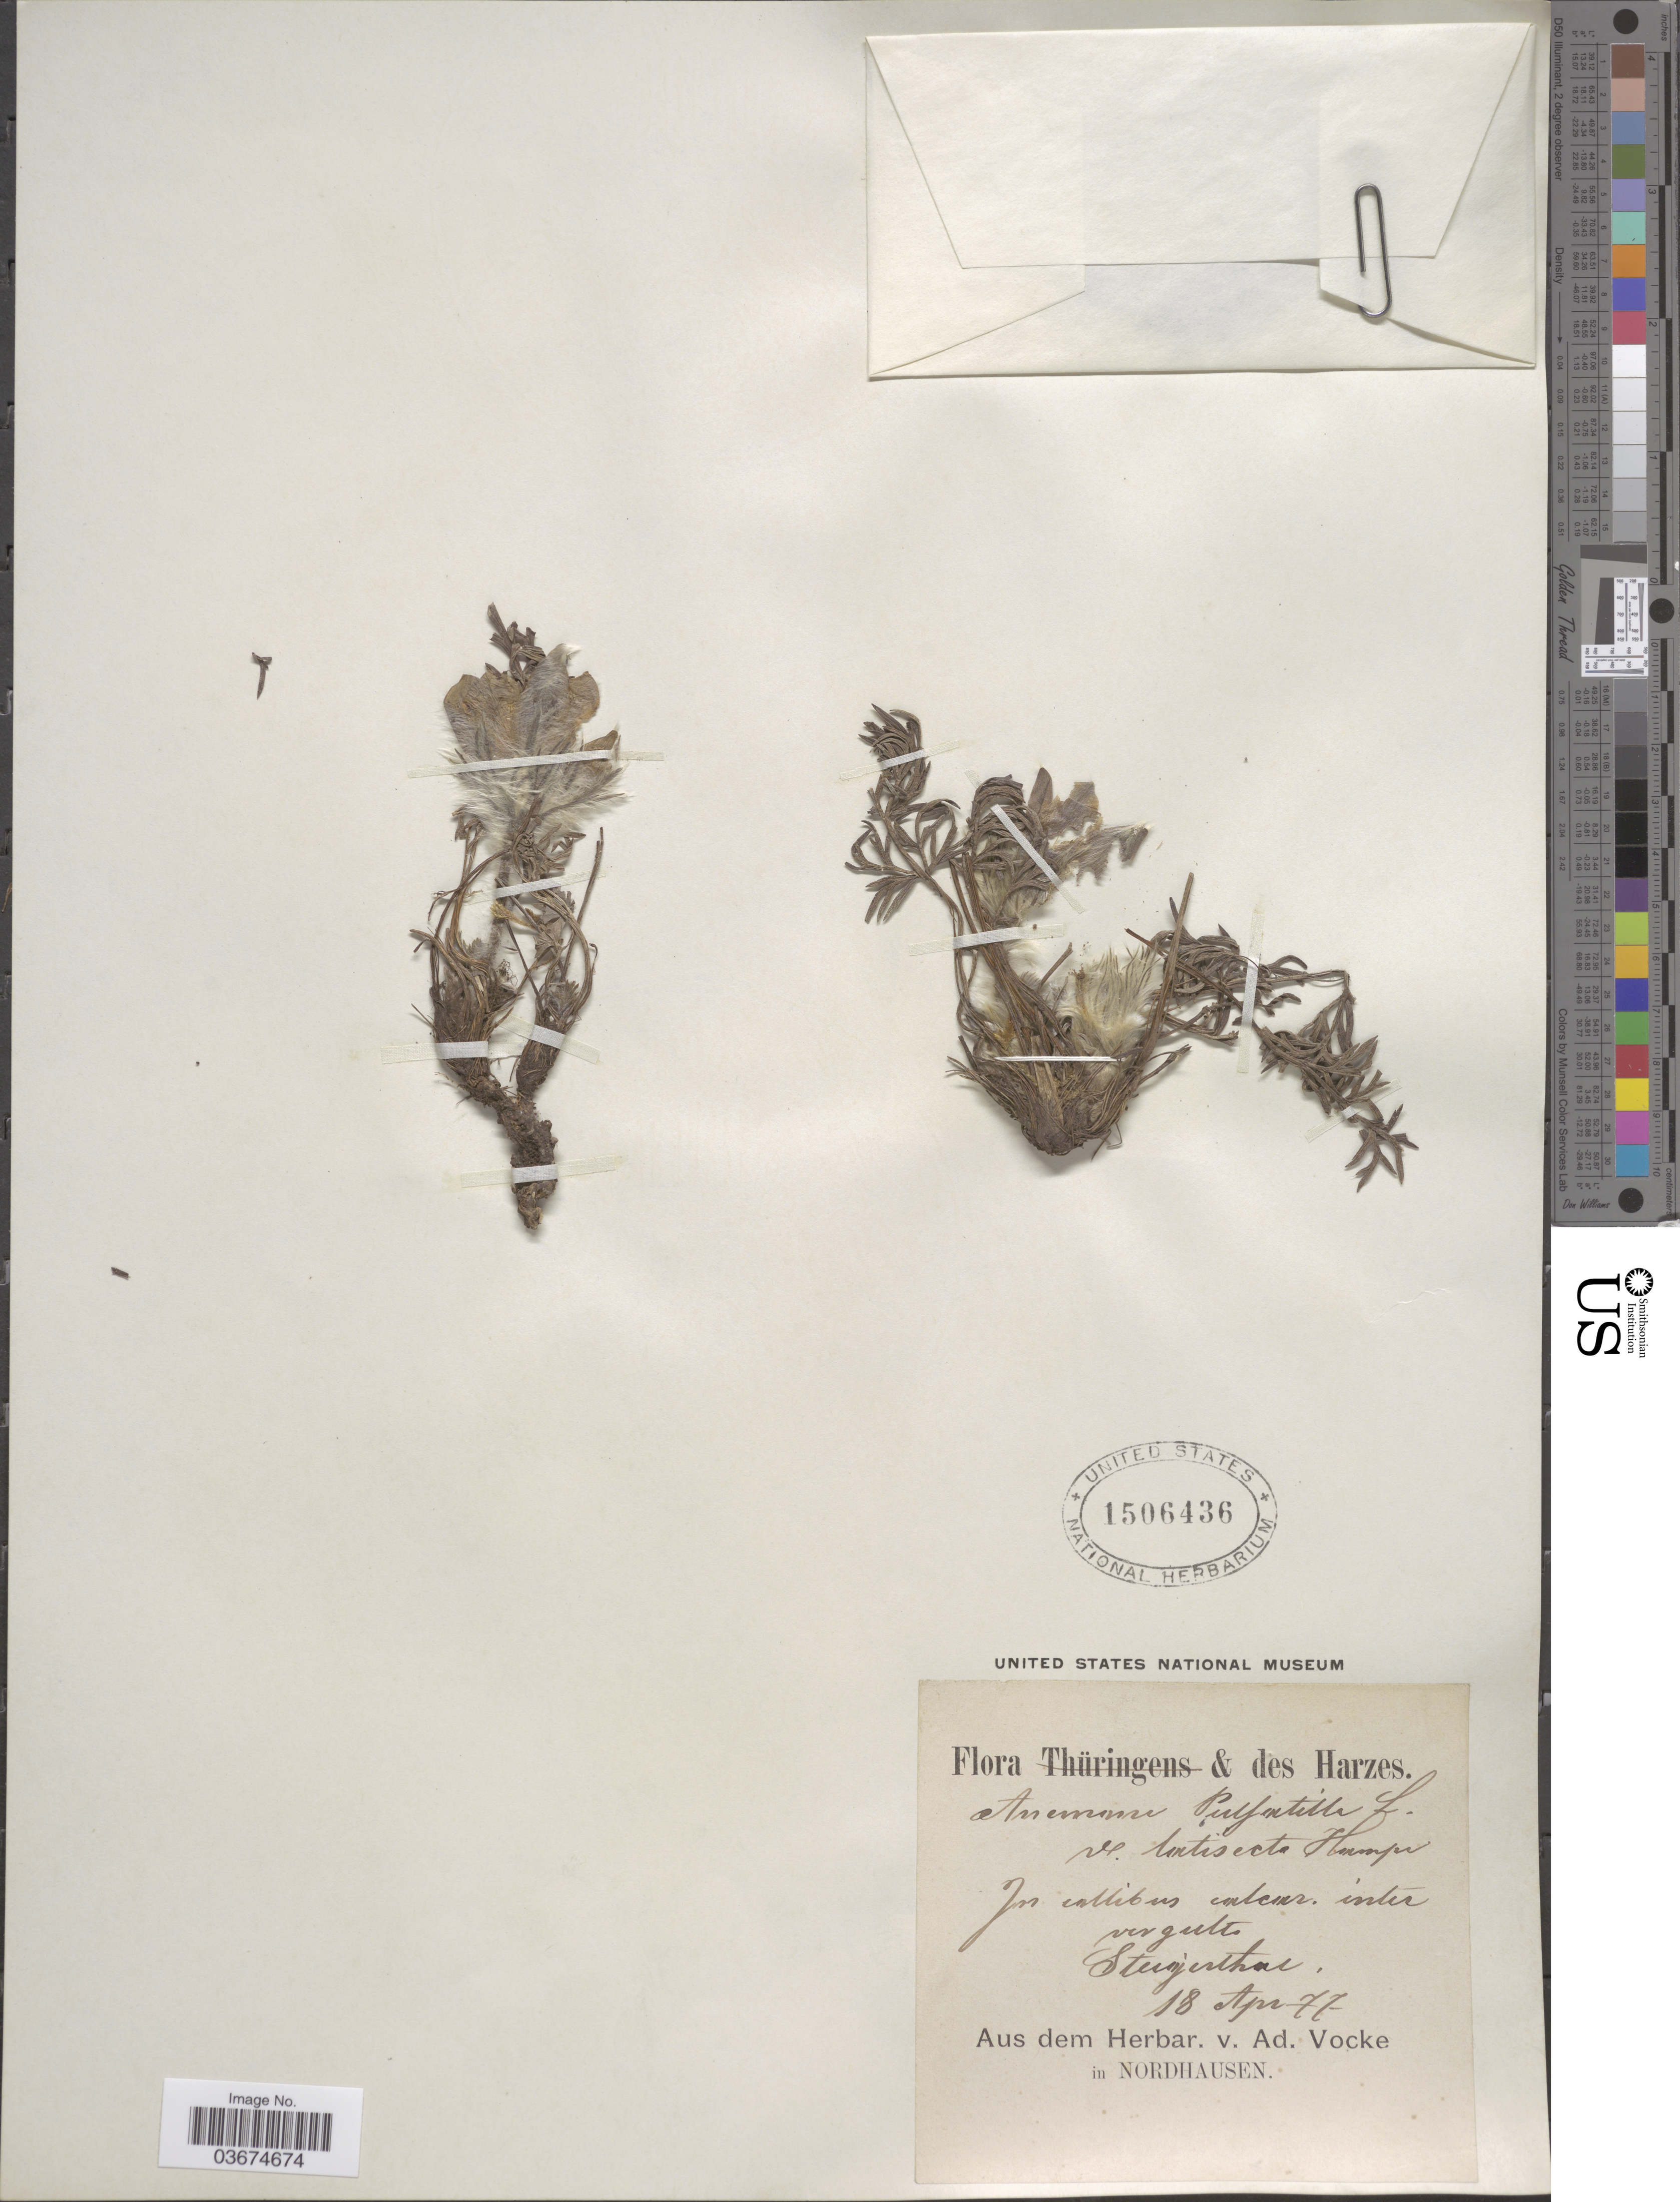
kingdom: Plantae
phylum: Tracheophyta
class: Magnoliopsida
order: Ranunculales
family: Ranunculaceae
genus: Pulsatilla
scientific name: Pulsatilla pulsatilla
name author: (L.) H. Karst.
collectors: ex herb. Ad. Vocke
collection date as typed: Transcribed d/m/y: 18/4/77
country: Germany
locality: In collibus calcar. inter vergutte Steigerthal.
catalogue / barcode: US 1506436